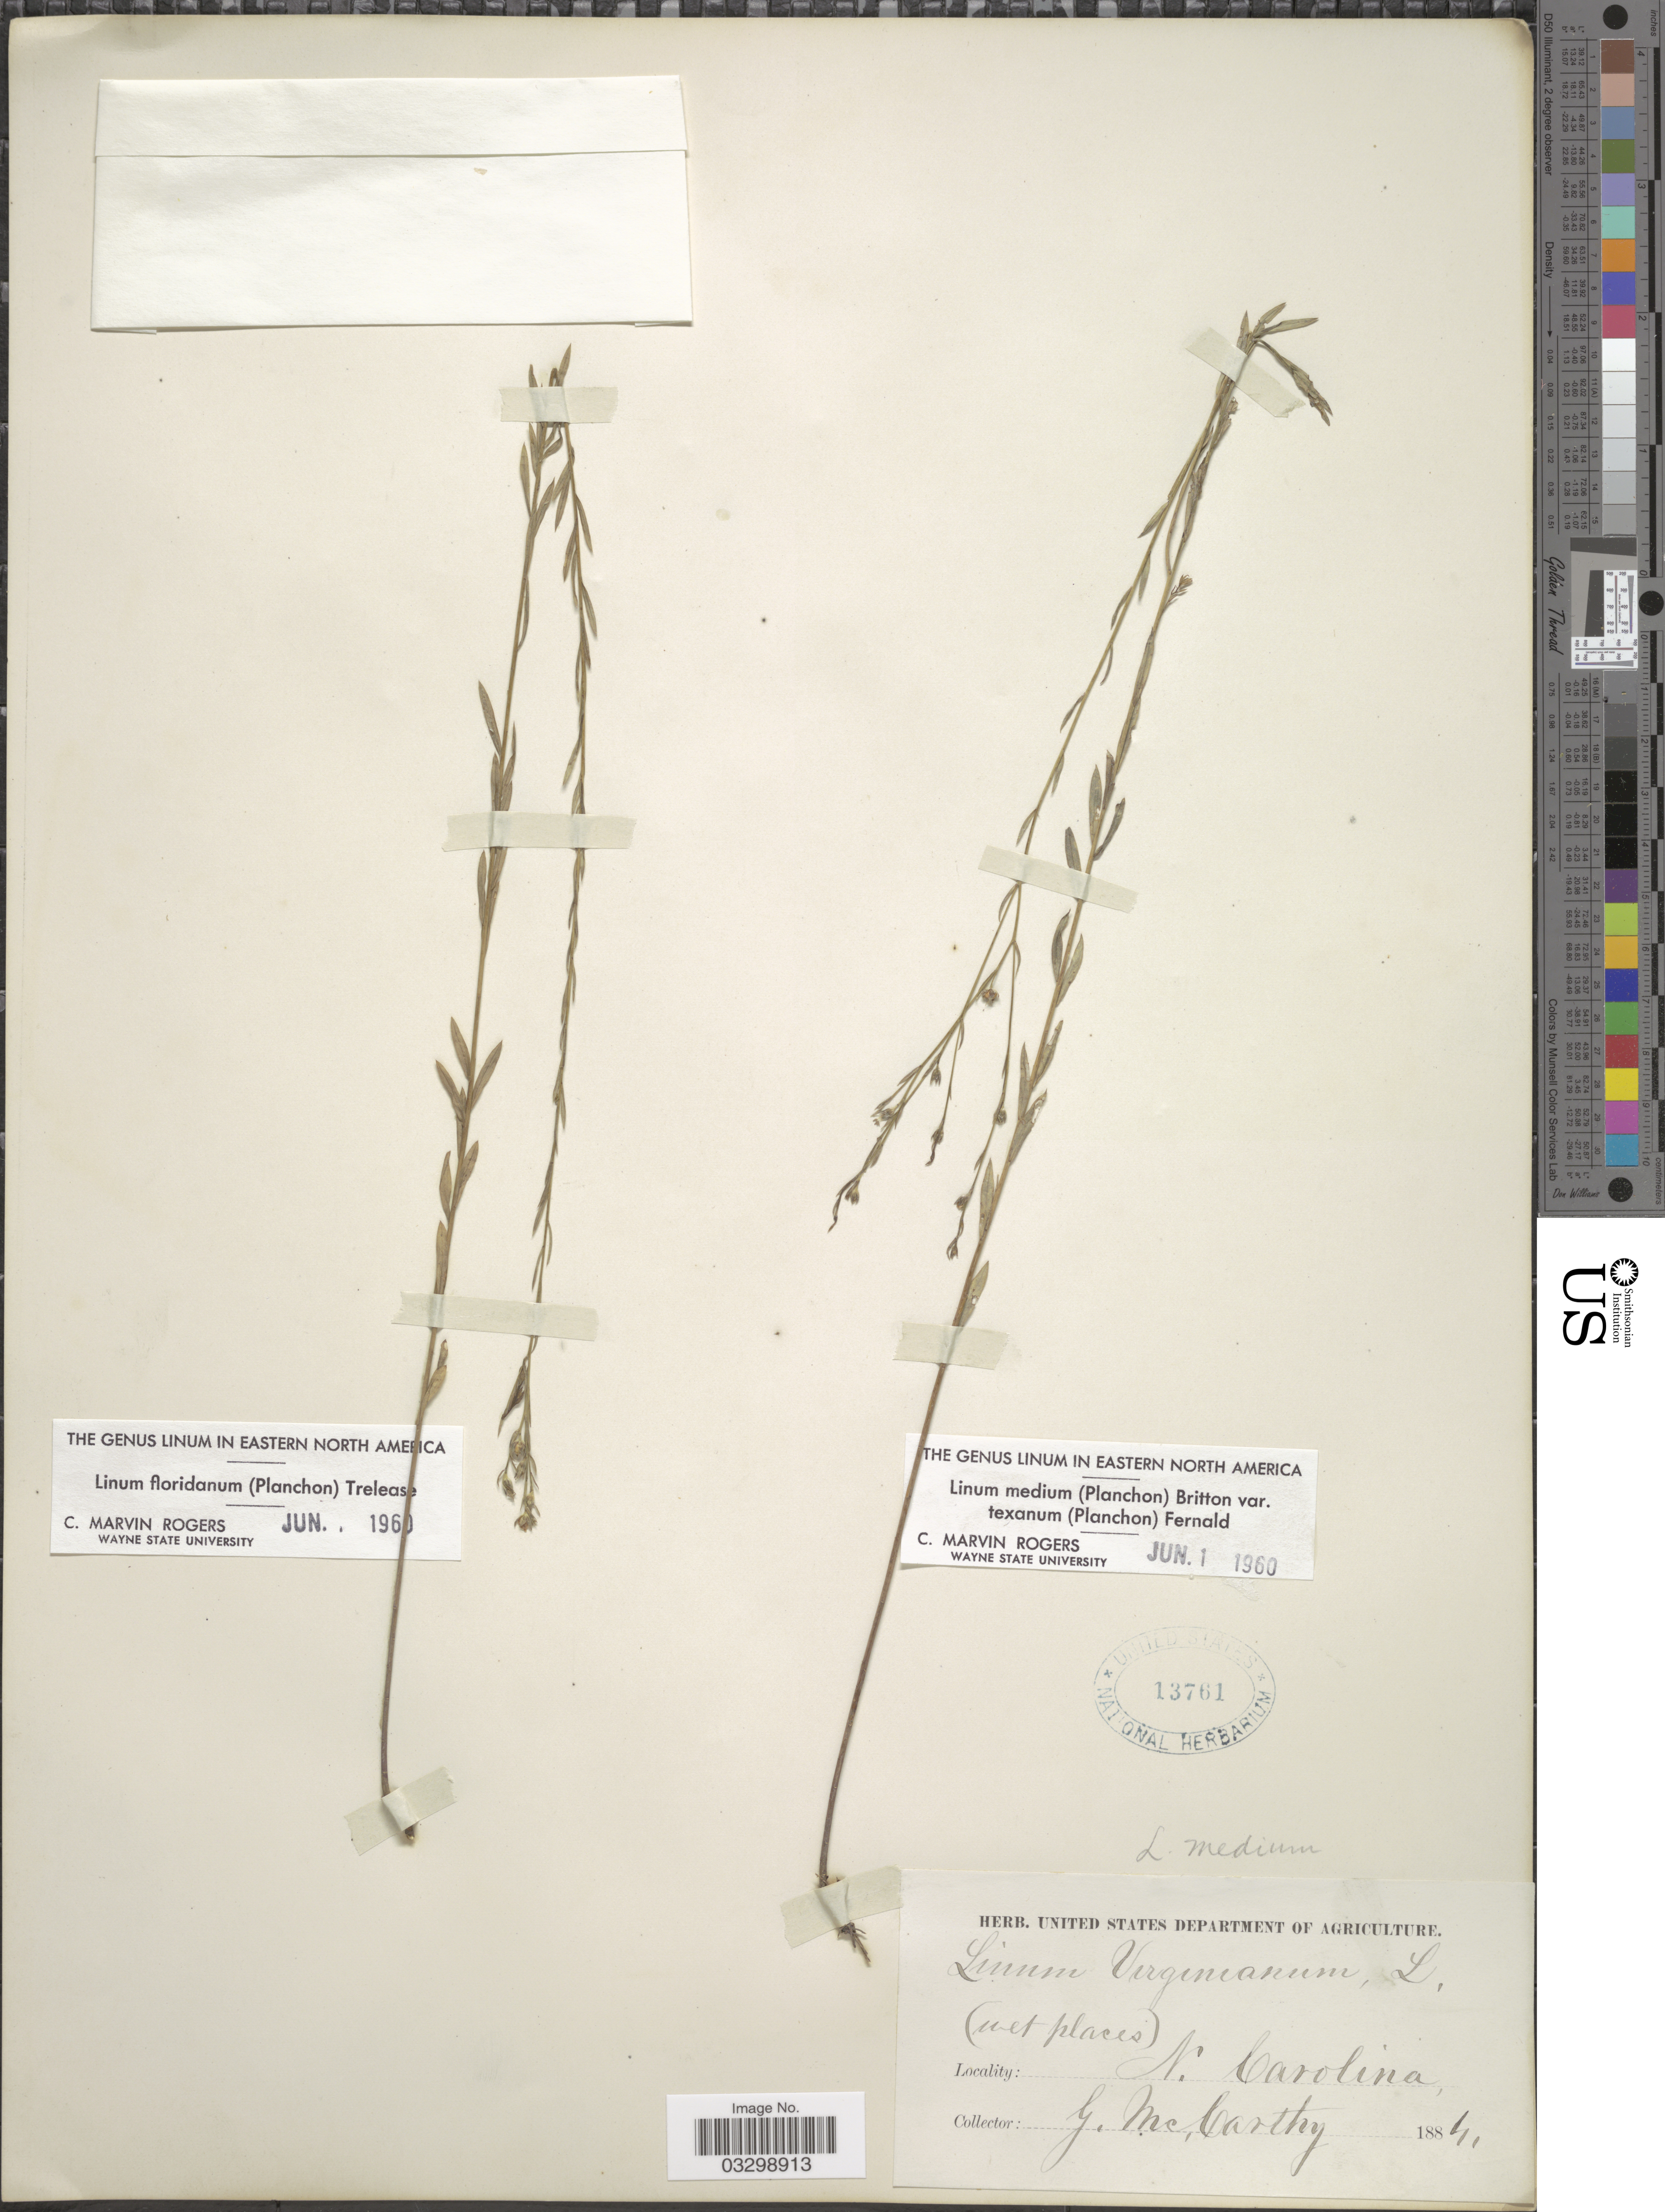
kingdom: Plantae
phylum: Tracheophyta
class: Magnoliopsida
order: Malpighiales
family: Linaceae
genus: Linum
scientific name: Linum medium var. texanum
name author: (Planch.) Fernald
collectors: G. McCarthy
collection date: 1884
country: United States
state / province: North Carolina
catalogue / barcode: US 13761